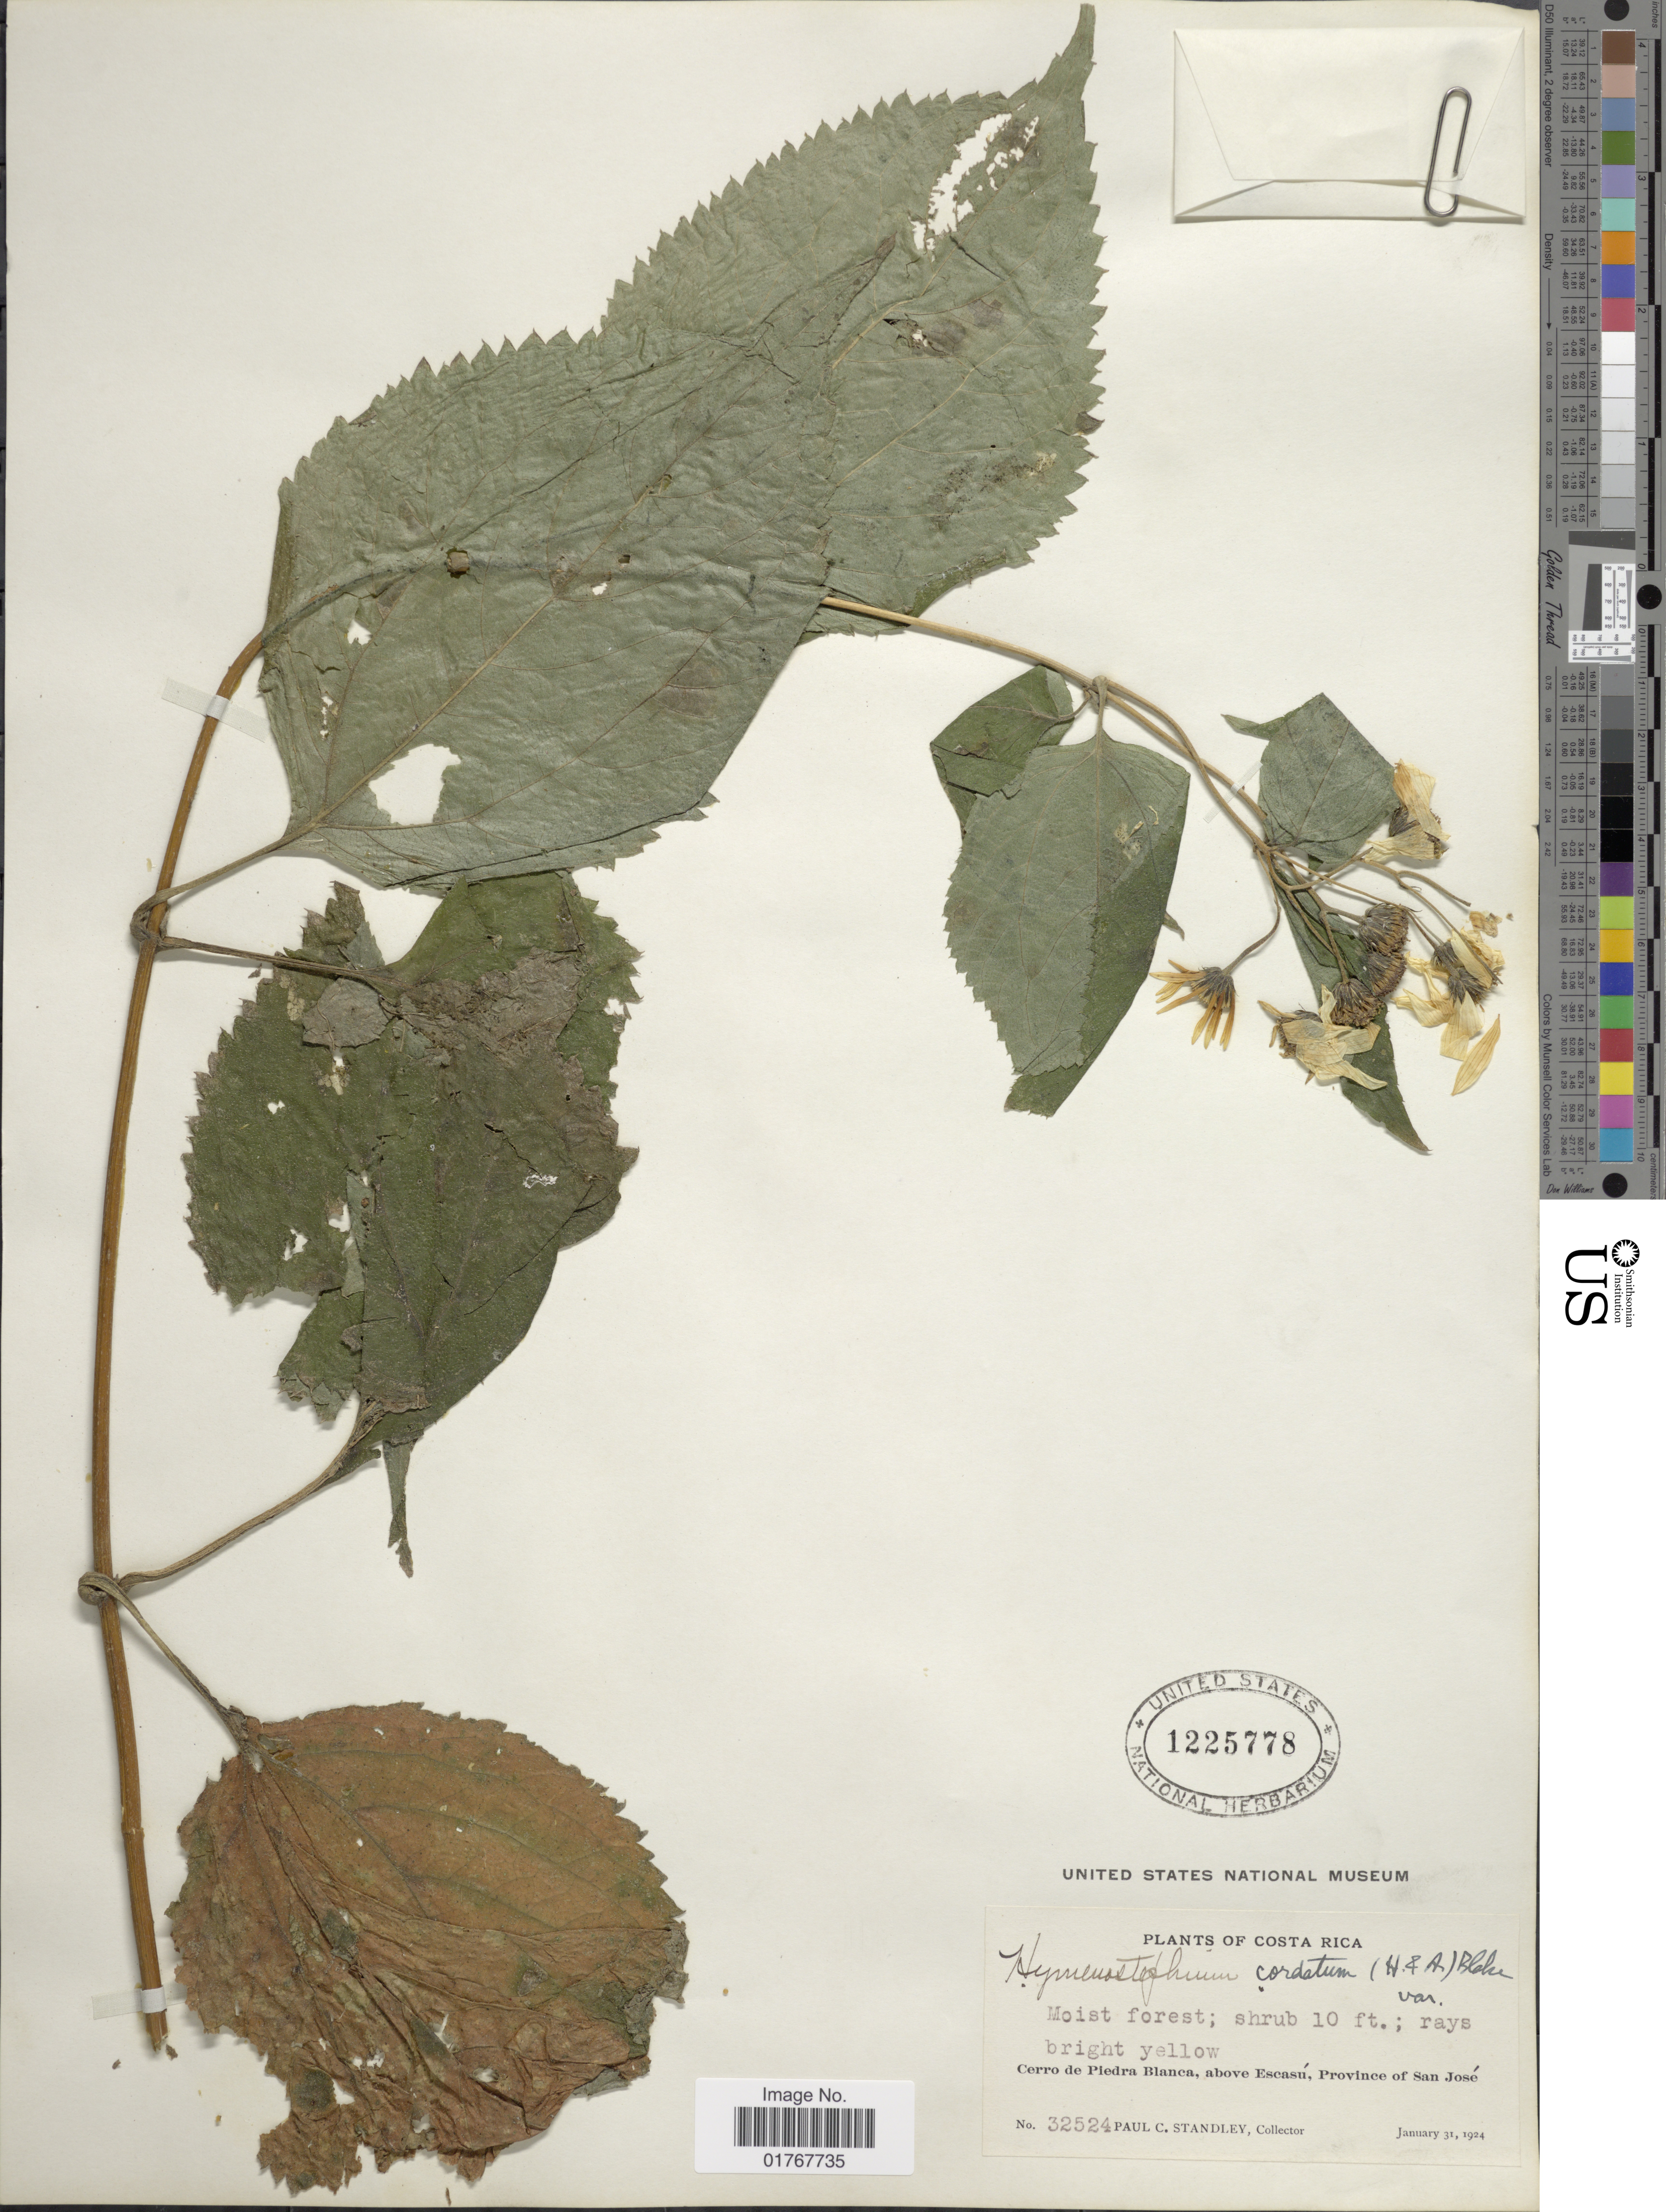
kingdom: Plantae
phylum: Tracheophyta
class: Magnoliopsida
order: Asterales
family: Asteraceae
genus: Viguiera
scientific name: Viguiera cordata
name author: (Hook. & Arn.) D'Arcy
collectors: P. C. Standley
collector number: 32524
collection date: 1924-01-31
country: Costa Rica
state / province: San José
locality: Cerro de Piedra Blanca, above Escasú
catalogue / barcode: US 1225778